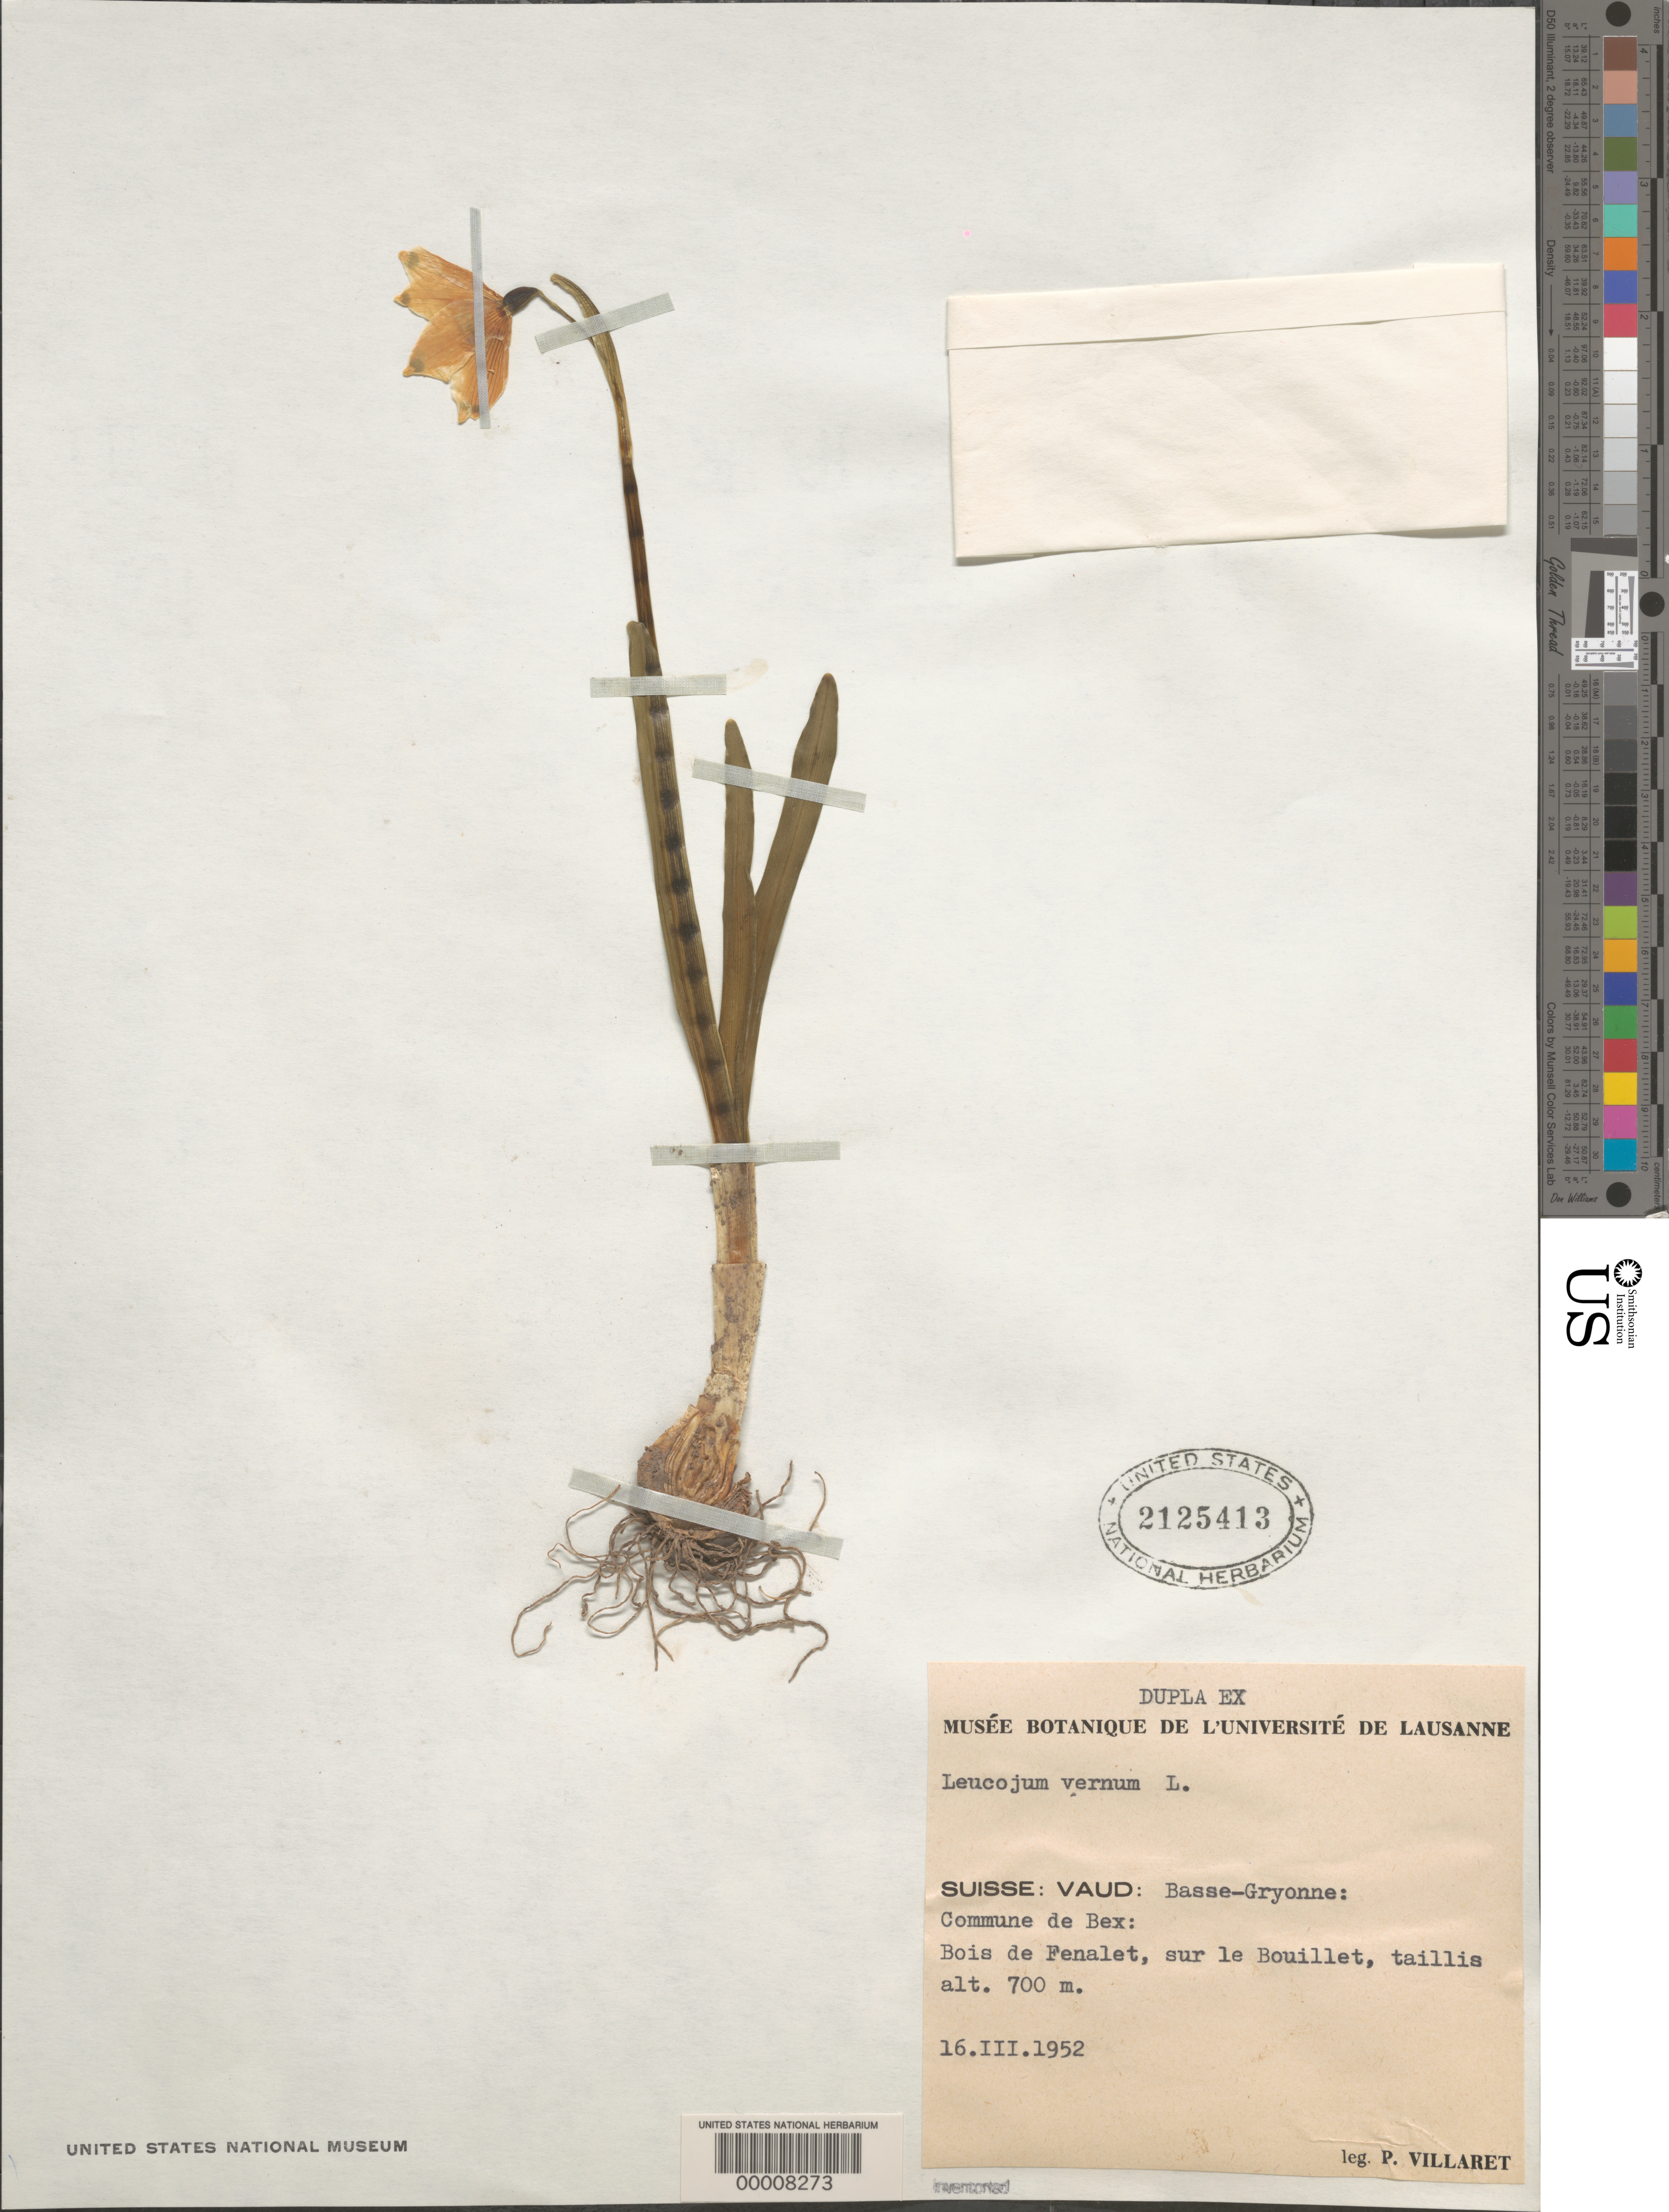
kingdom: Plantae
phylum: Tracheophyta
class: Liliopsida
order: Asparagales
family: Amaryllidaceae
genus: Leucojum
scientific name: Leucojum vernum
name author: L.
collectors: P. Villaret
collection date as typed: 16 Mar 1952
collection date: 1952-03-16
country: Switzerland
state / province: Vaud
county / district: Basse-gryonne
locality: Commune de bex, fenalet forest, above bouillet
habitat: Forest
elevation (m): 700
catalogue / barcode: US 2125413